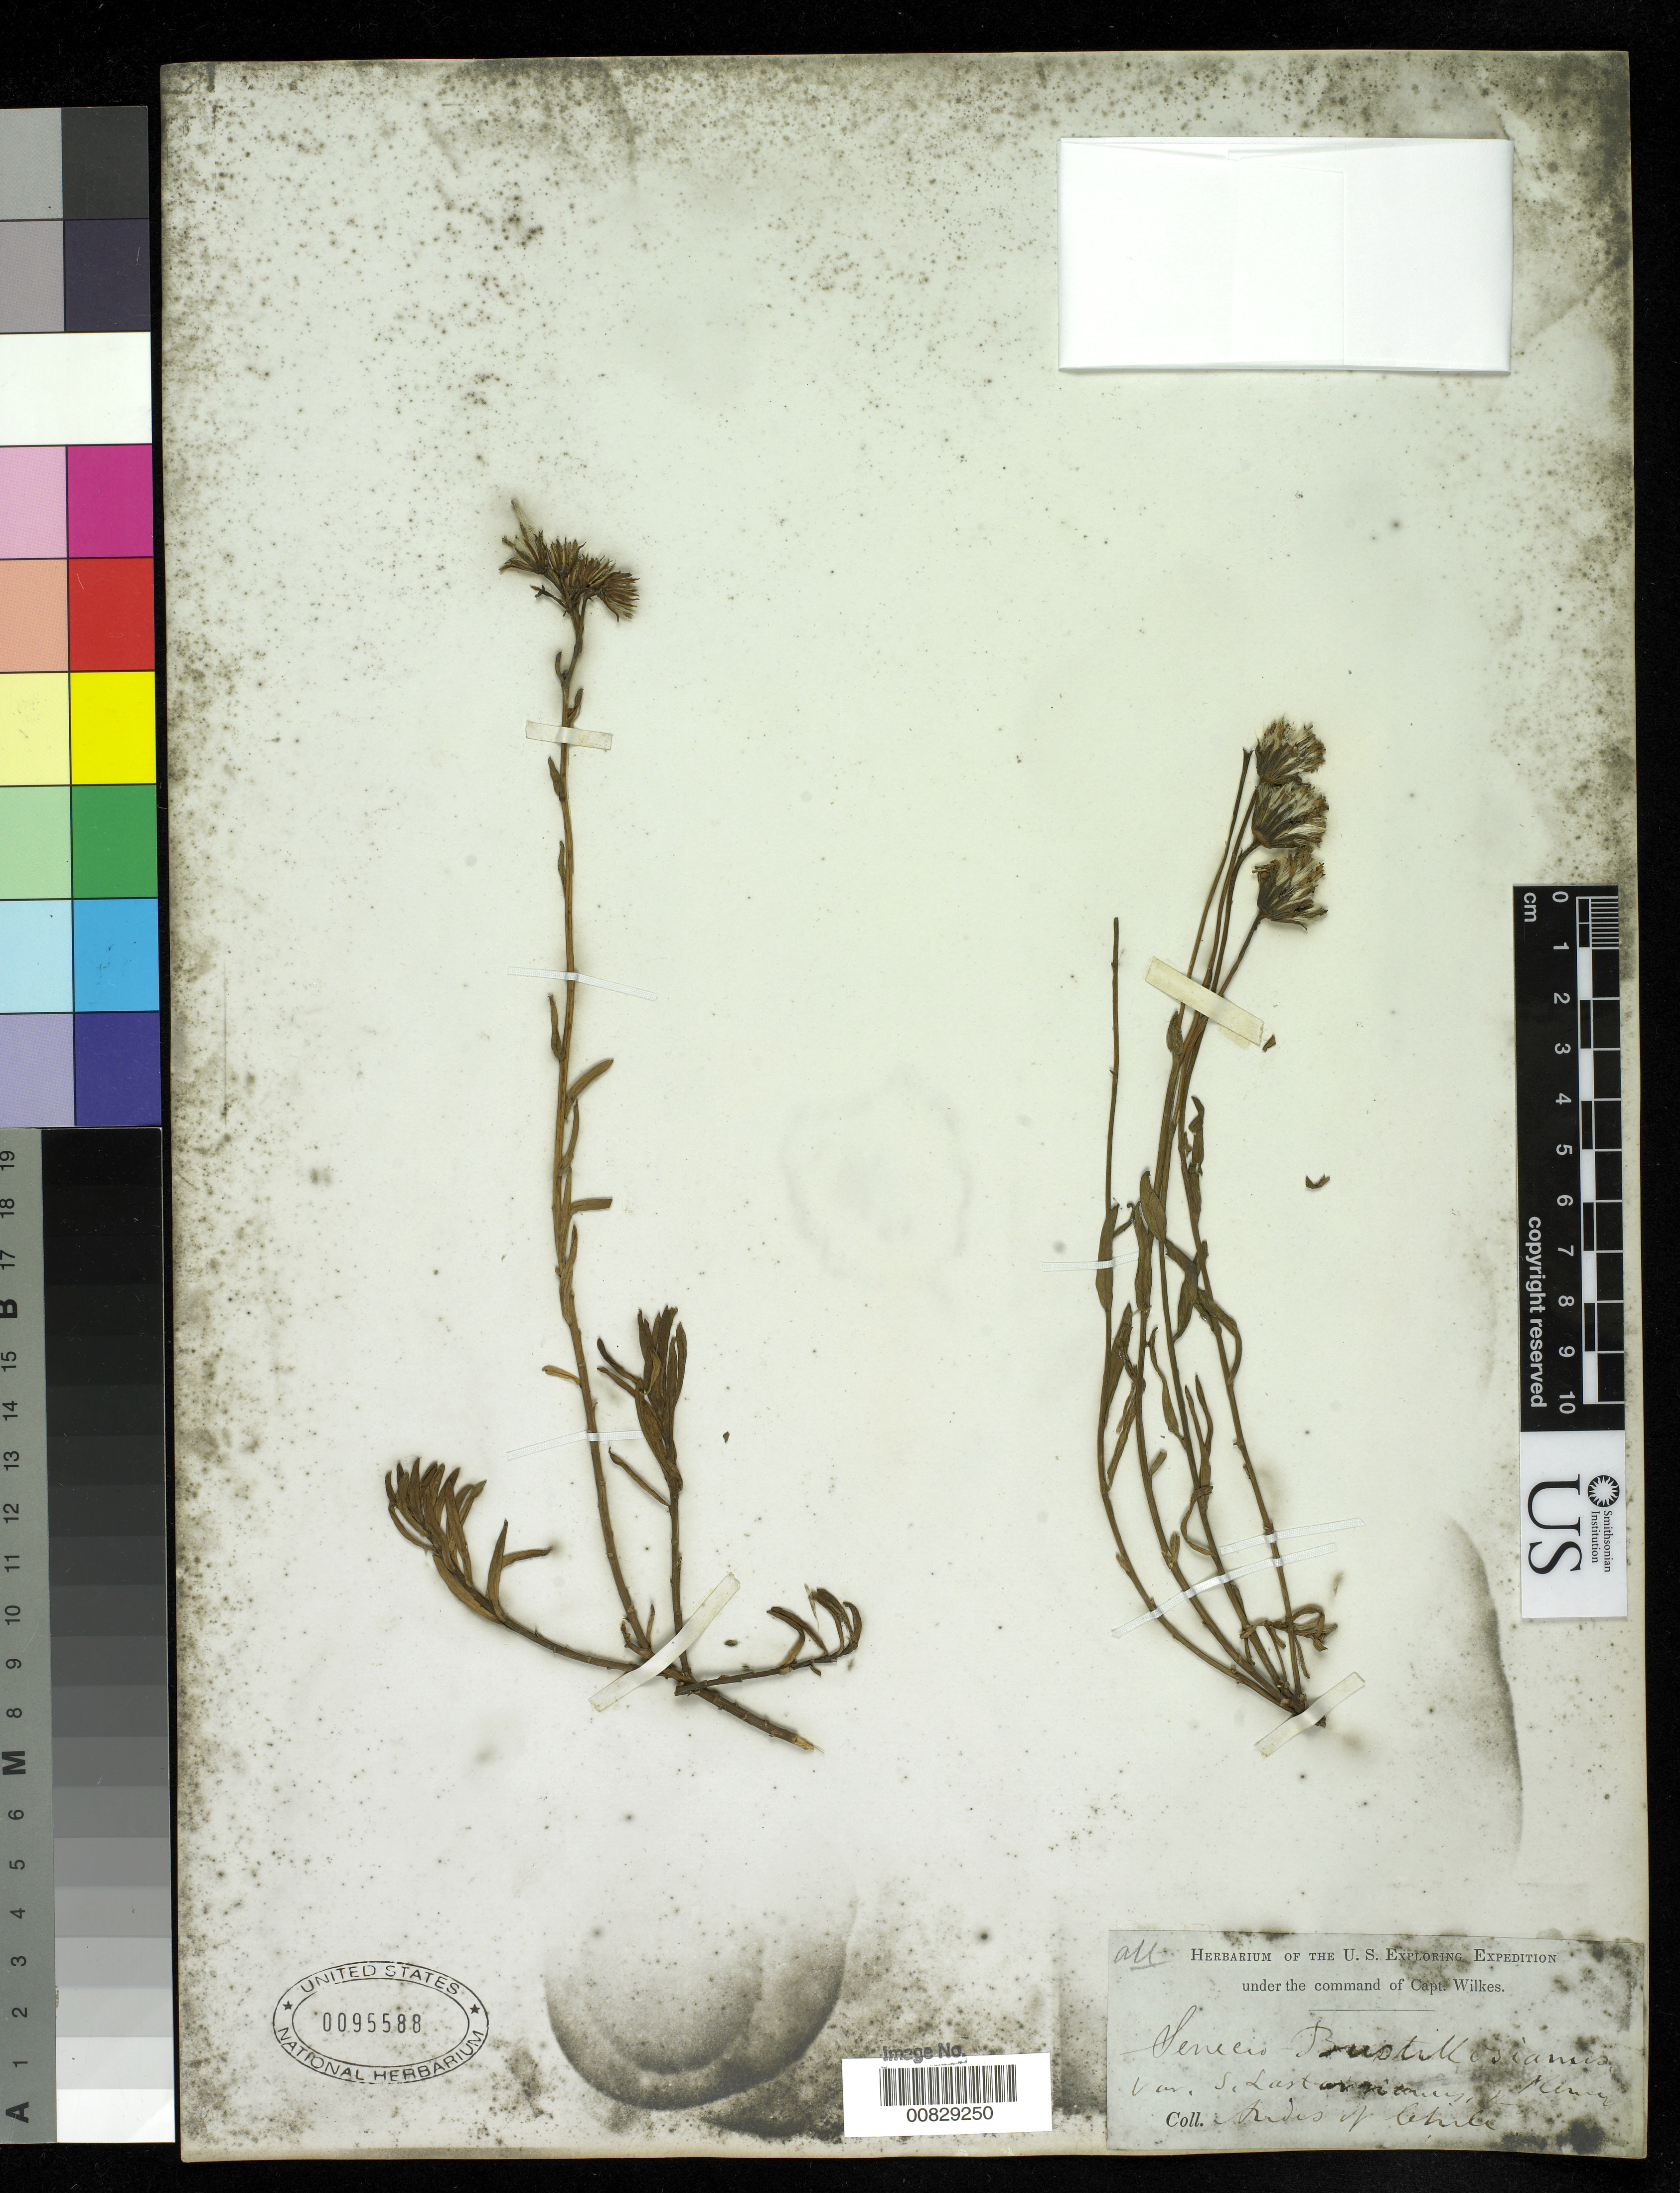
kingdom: Plantae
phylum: Tracheophyta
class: Magnoliopsida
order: Asterales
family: Asteraceae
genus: Senecio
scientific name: Senecio bustillosianus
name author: J. Rémy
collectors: Wilkes Explor. Exped.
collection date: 1838/1842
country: Chile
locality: Andes of Chili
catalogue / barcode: US 95588